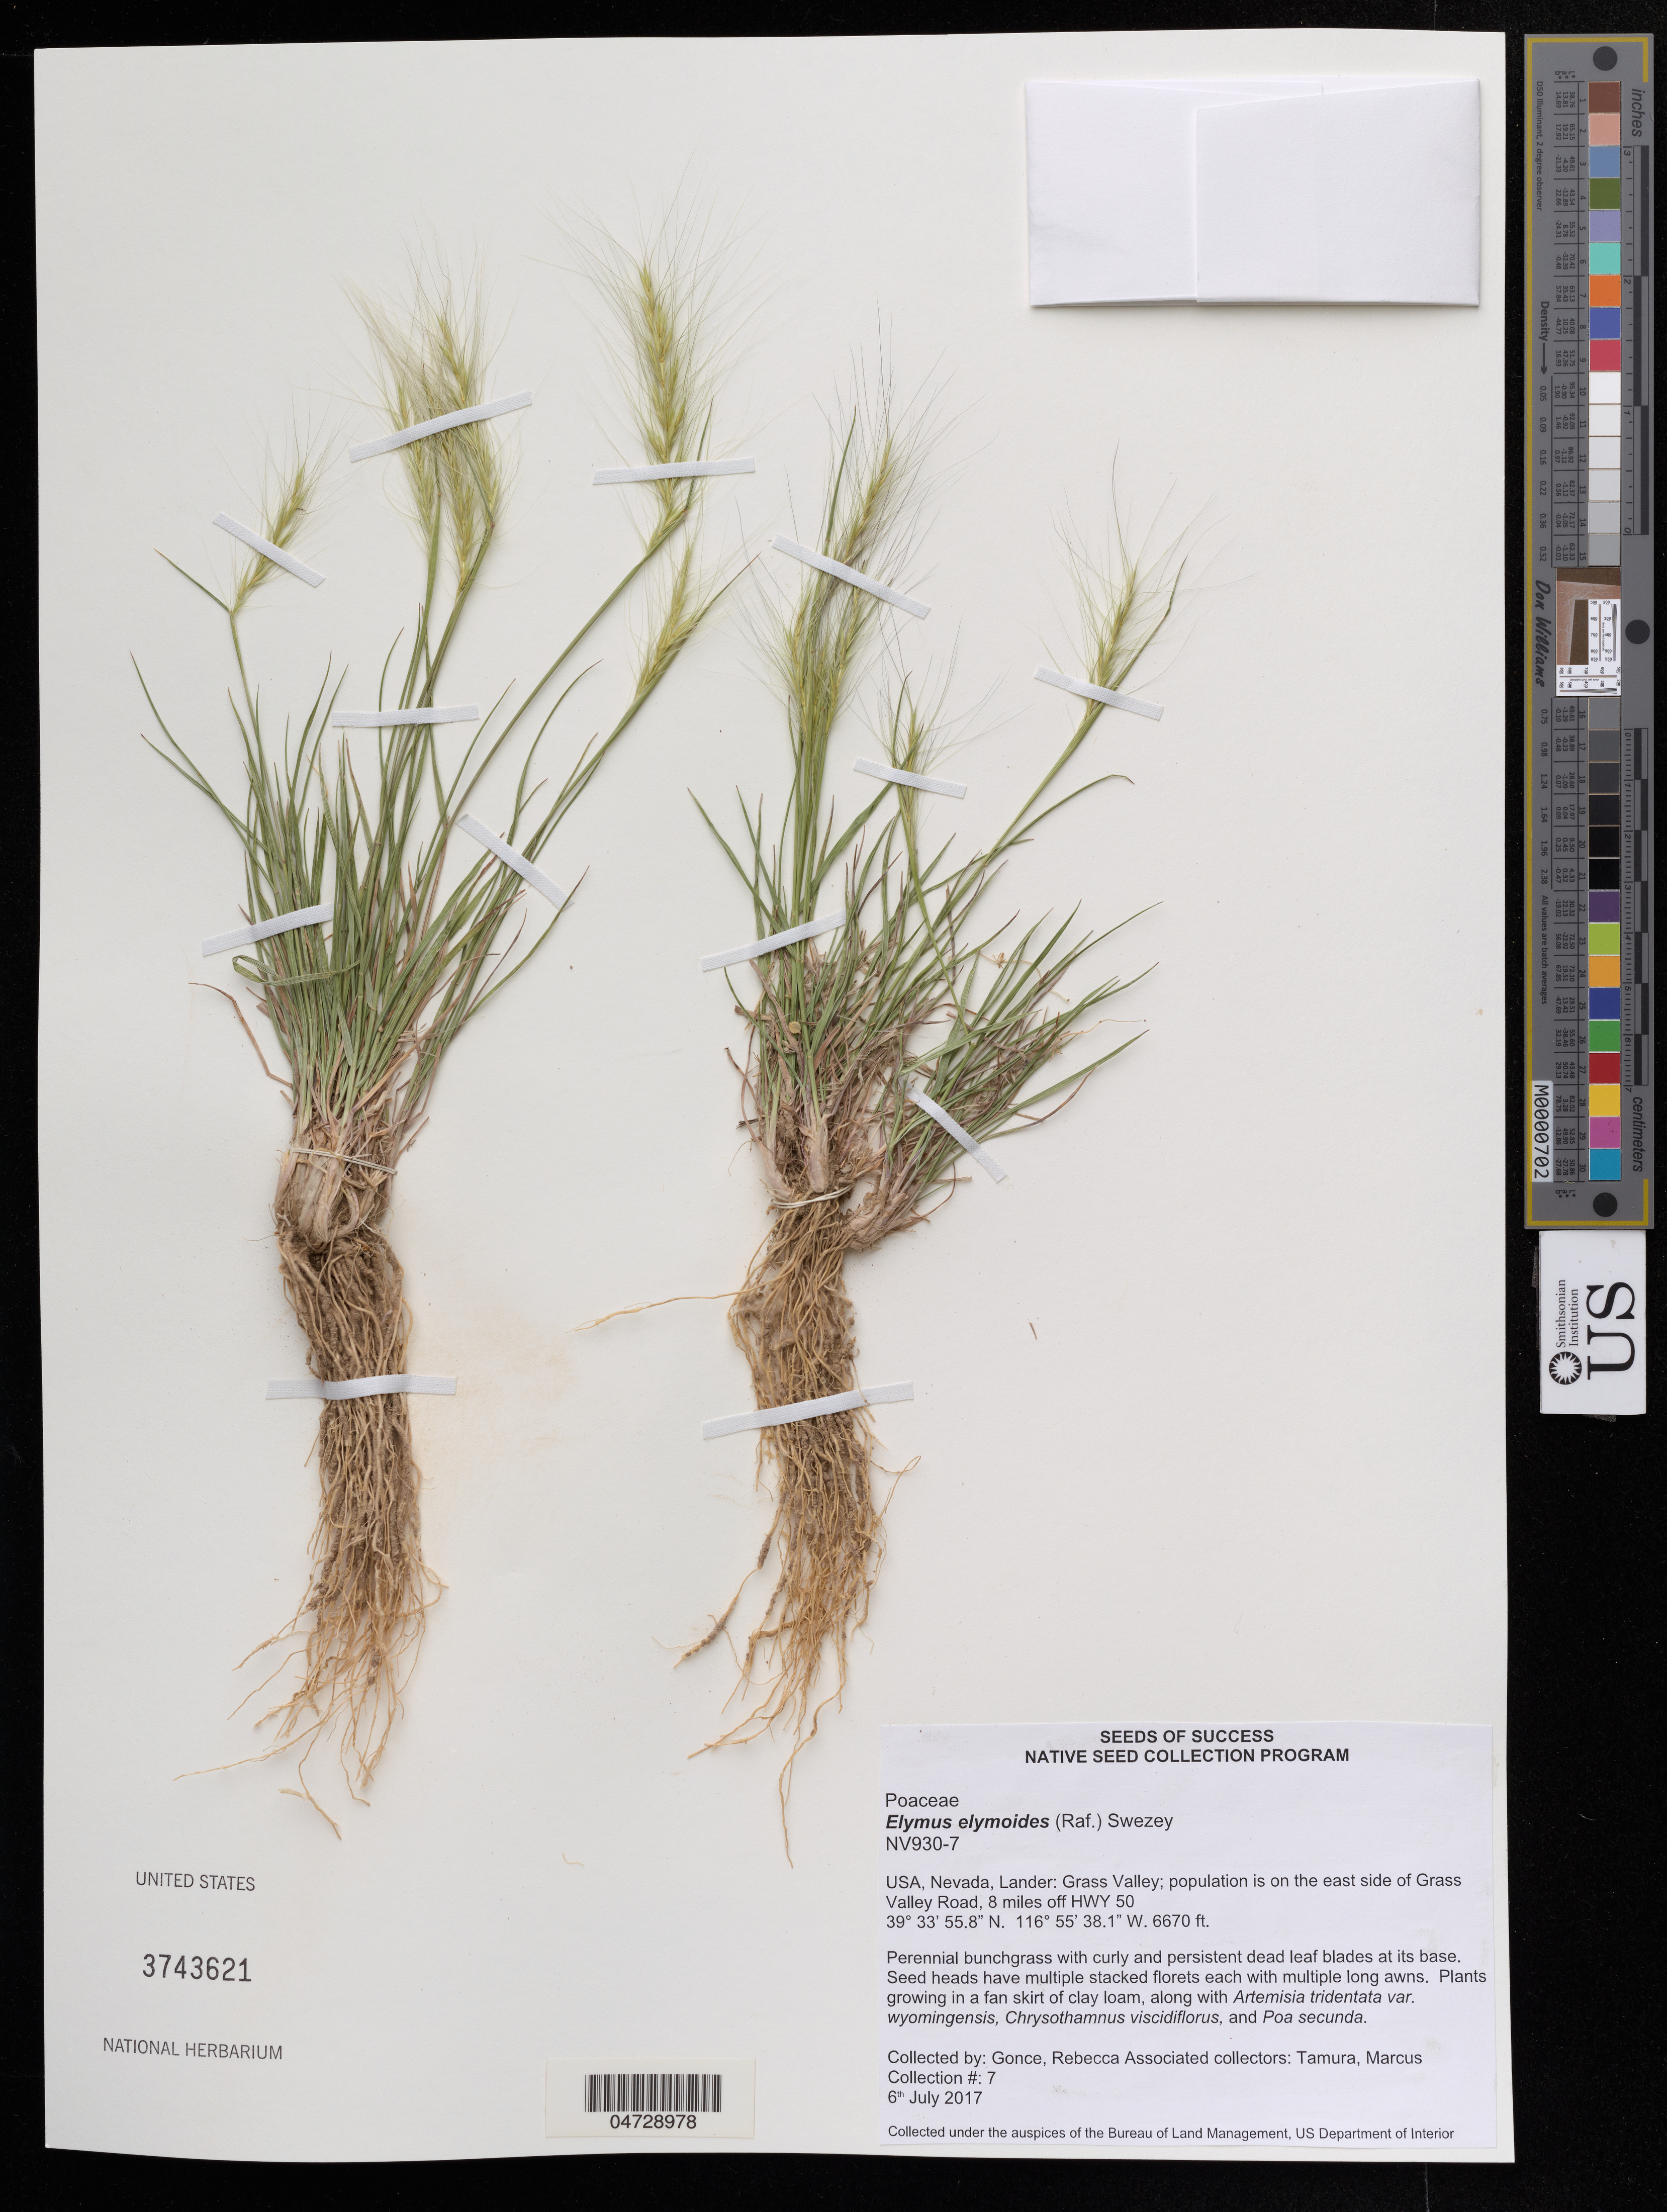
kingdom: Plantae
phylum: Tracheophyta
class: Liliopsida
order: Poales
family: Poaceae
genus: Elymus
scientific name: Elymus elymoides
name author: (Raf.) Swezey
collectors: R. Gonce & T. Marcus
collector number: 7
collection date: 2017-07-06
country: United States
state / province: Nevada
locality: Lander: Grass Valley; population is on the east side of Grass Valley Road, 8 miles off HWY 50.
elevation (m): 2033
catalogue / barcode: US 3743621